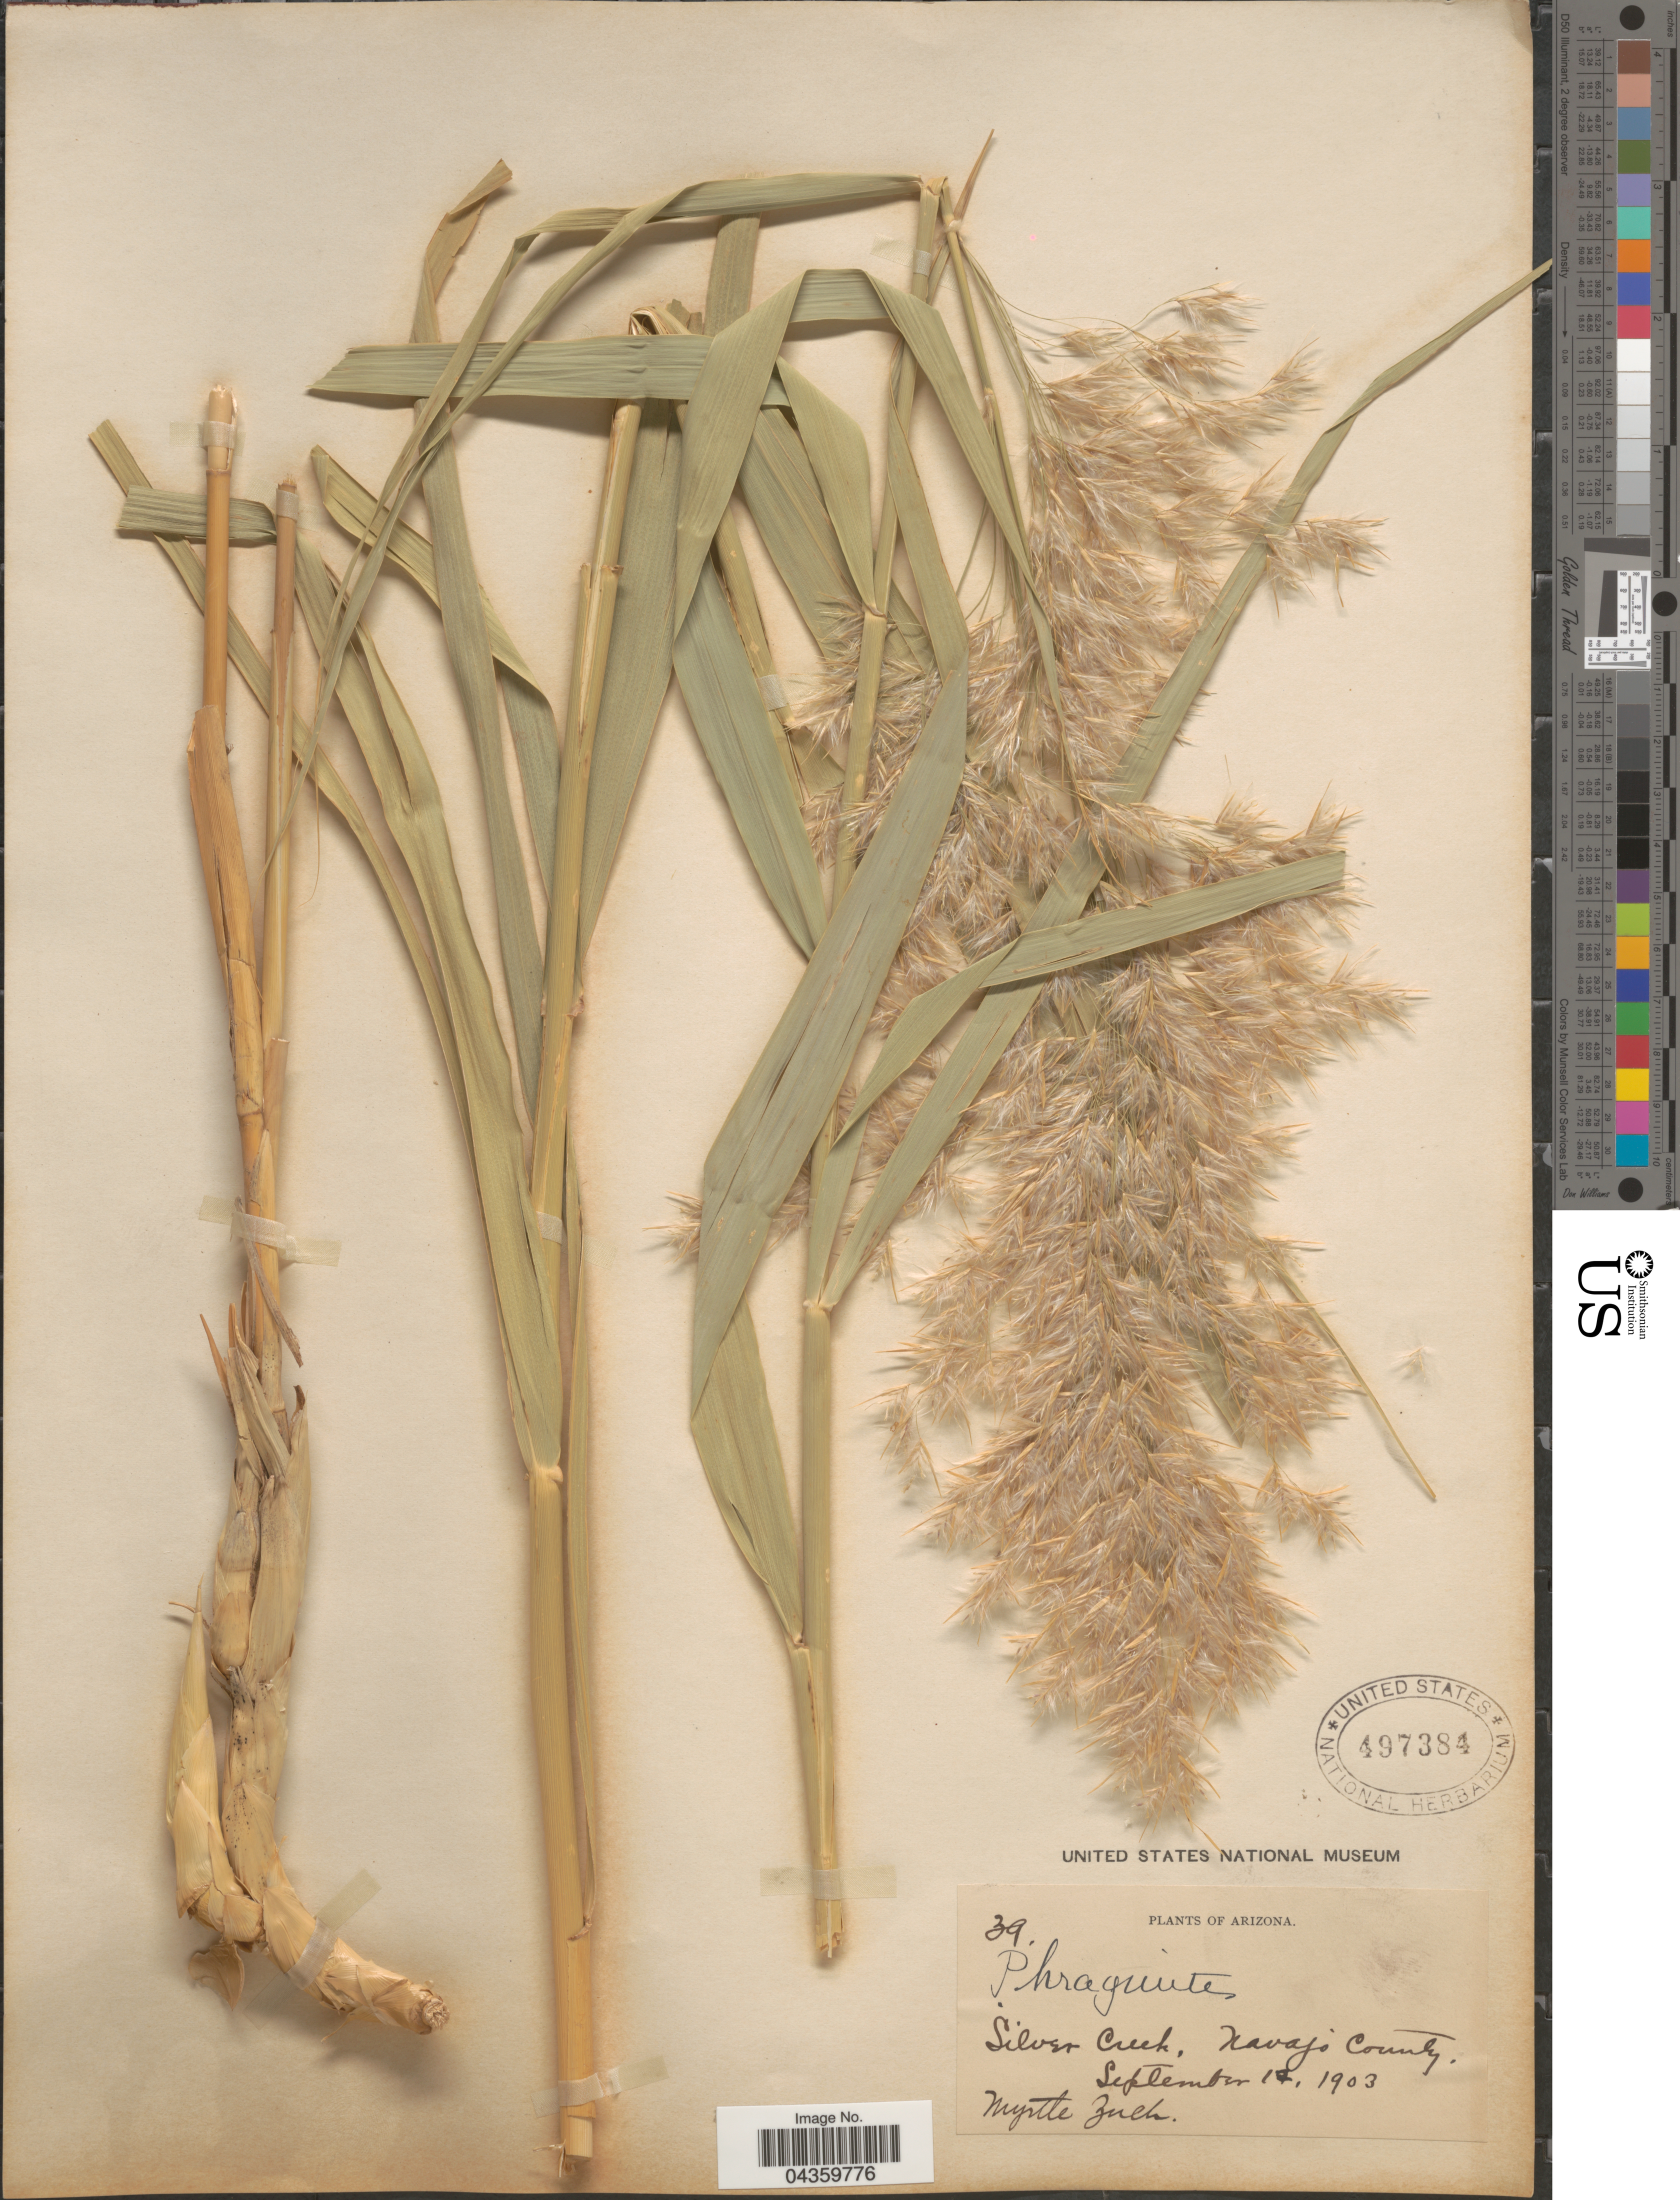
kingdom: Plantae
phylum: Tracheophyta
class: Liliopsida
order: Poales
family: Poaceae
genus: Phragmites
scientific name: Phragmites australis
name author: (Cav.) Trin. ex Steud.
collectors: M. Zuck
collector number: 39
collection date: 1903-09-17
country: United States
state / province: Arizona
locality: Silver Creek, Navajo County.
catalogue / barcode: US 497384